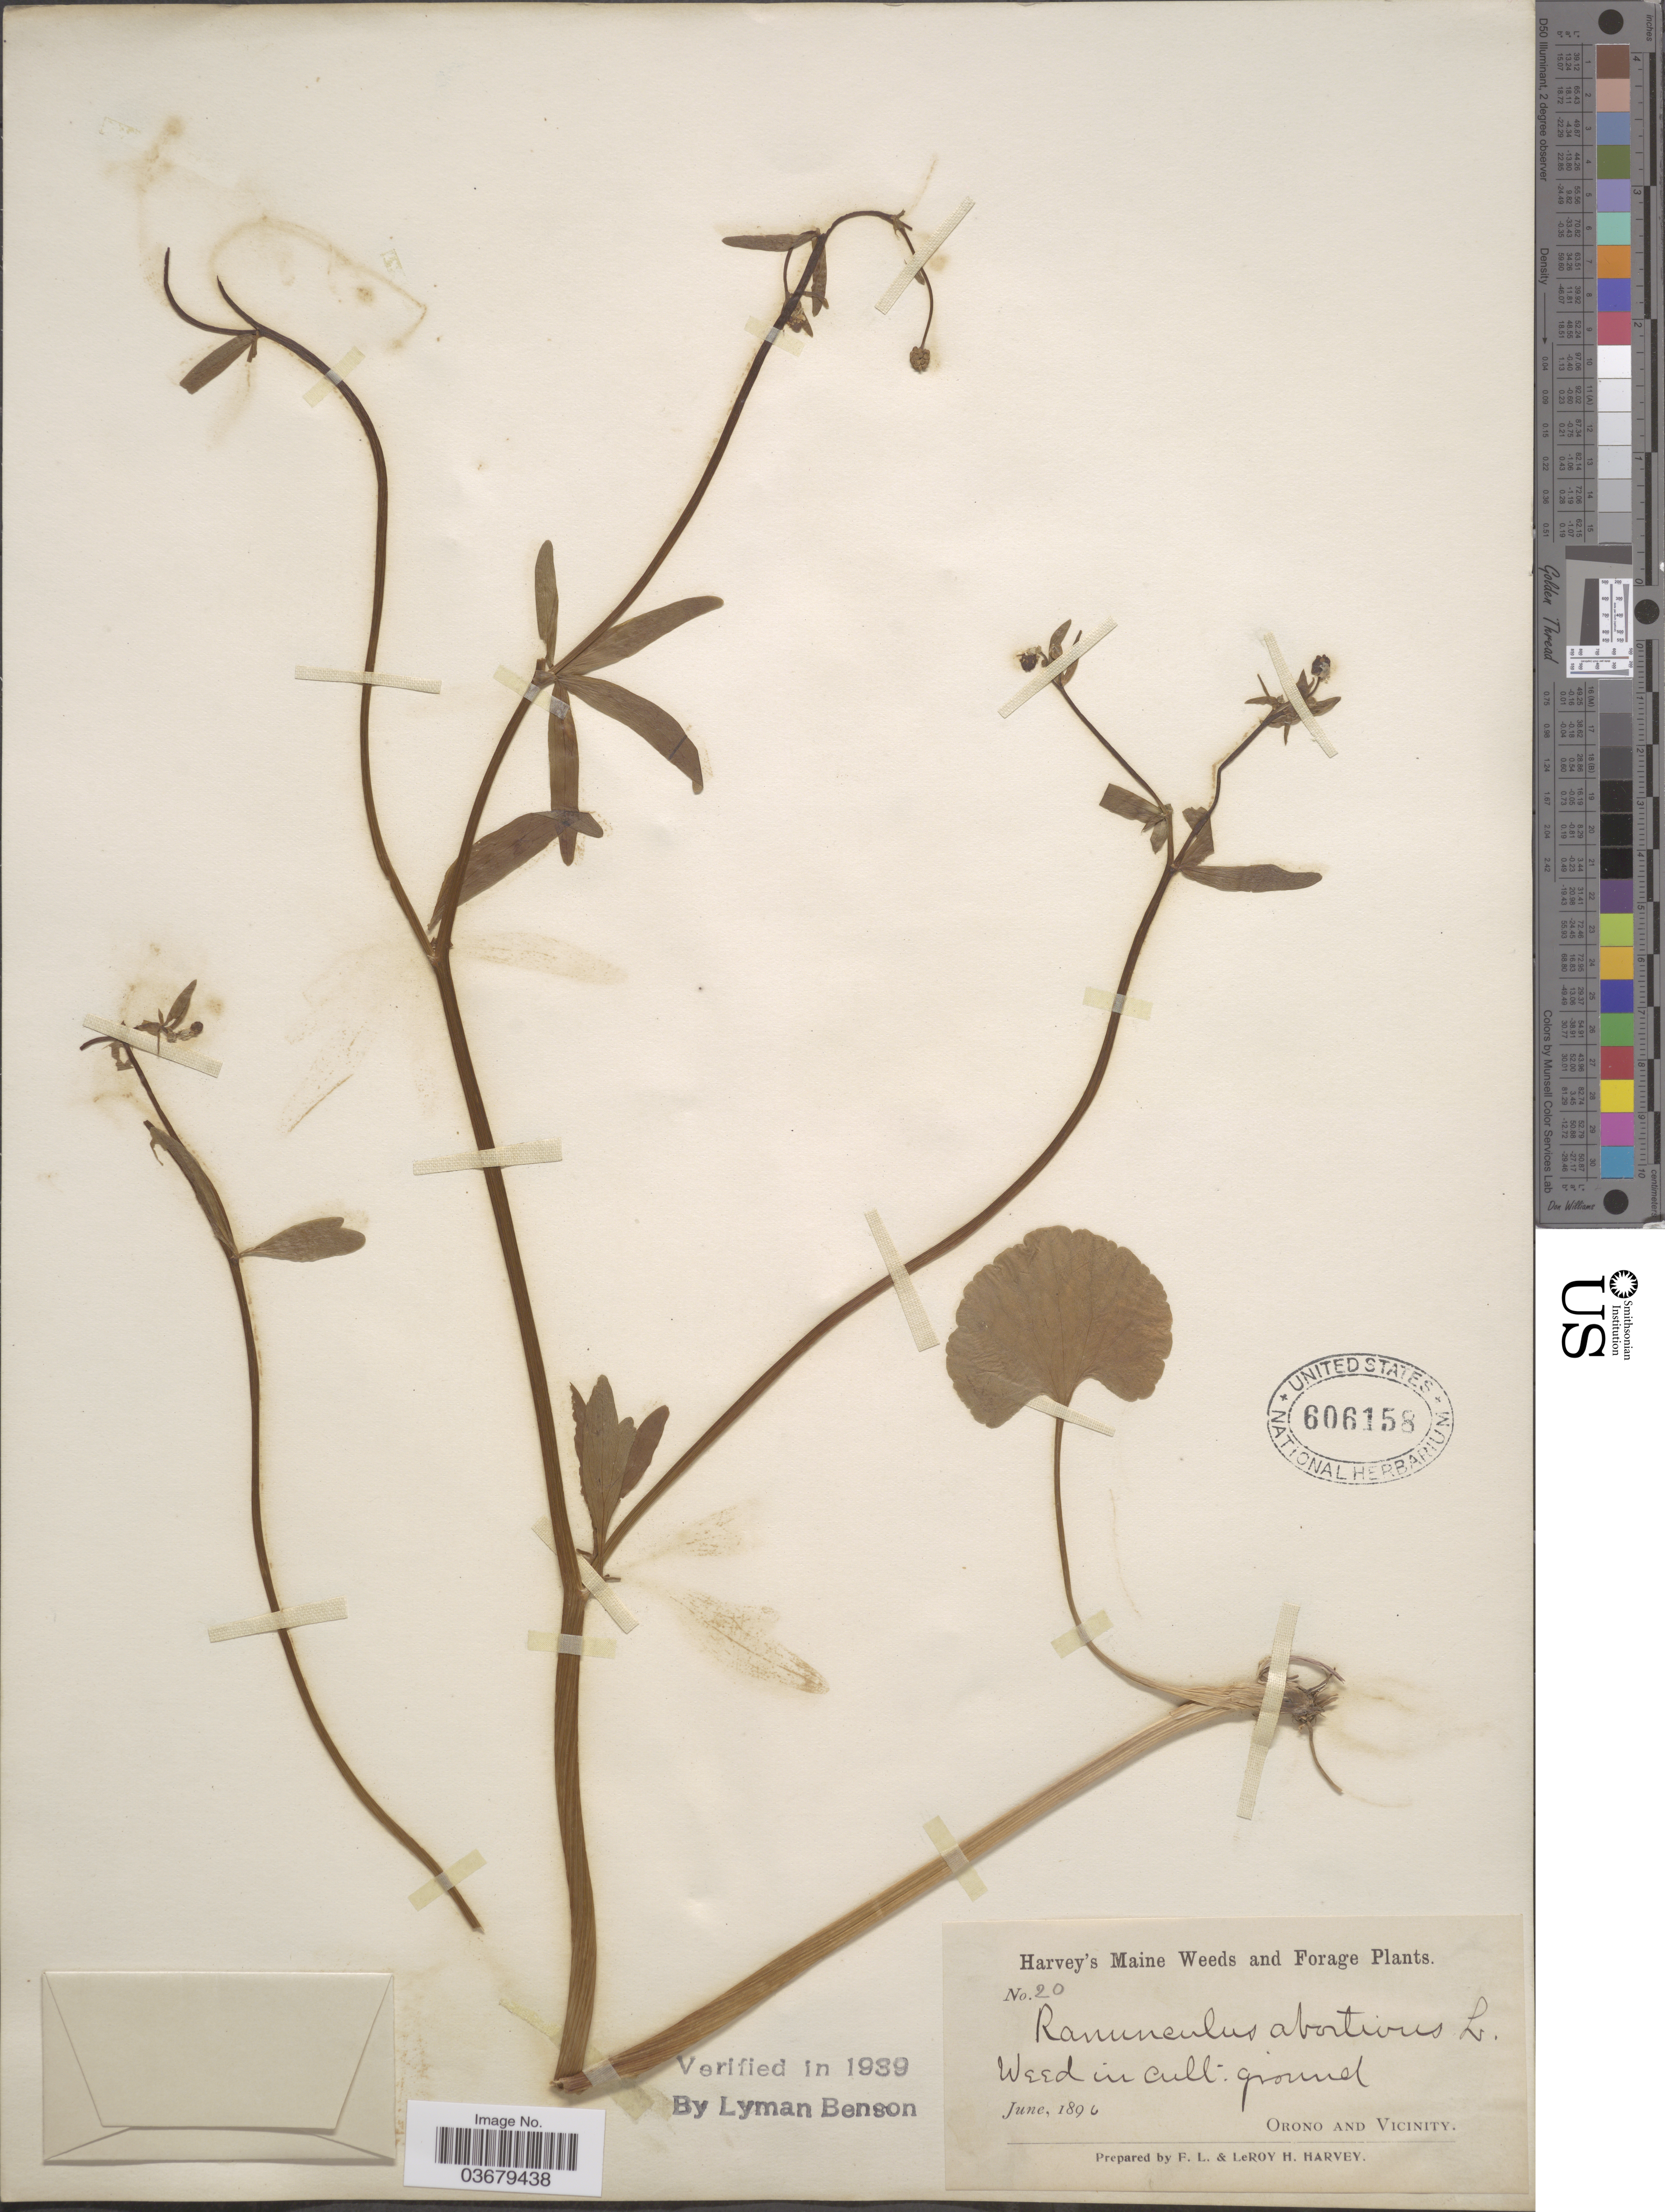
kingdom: Plantae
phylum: Tracheophyta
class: Magnoliopsida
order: Ranunculales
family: Ranunculaceae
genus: Ranunculus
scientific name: Ranunculus abortivus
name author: L.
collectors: F. L. Harvey & L. H. Harvey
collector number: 20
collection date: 1896-06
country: United States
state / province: Maine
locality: Orono and Vicinity.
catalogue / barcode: US 606158